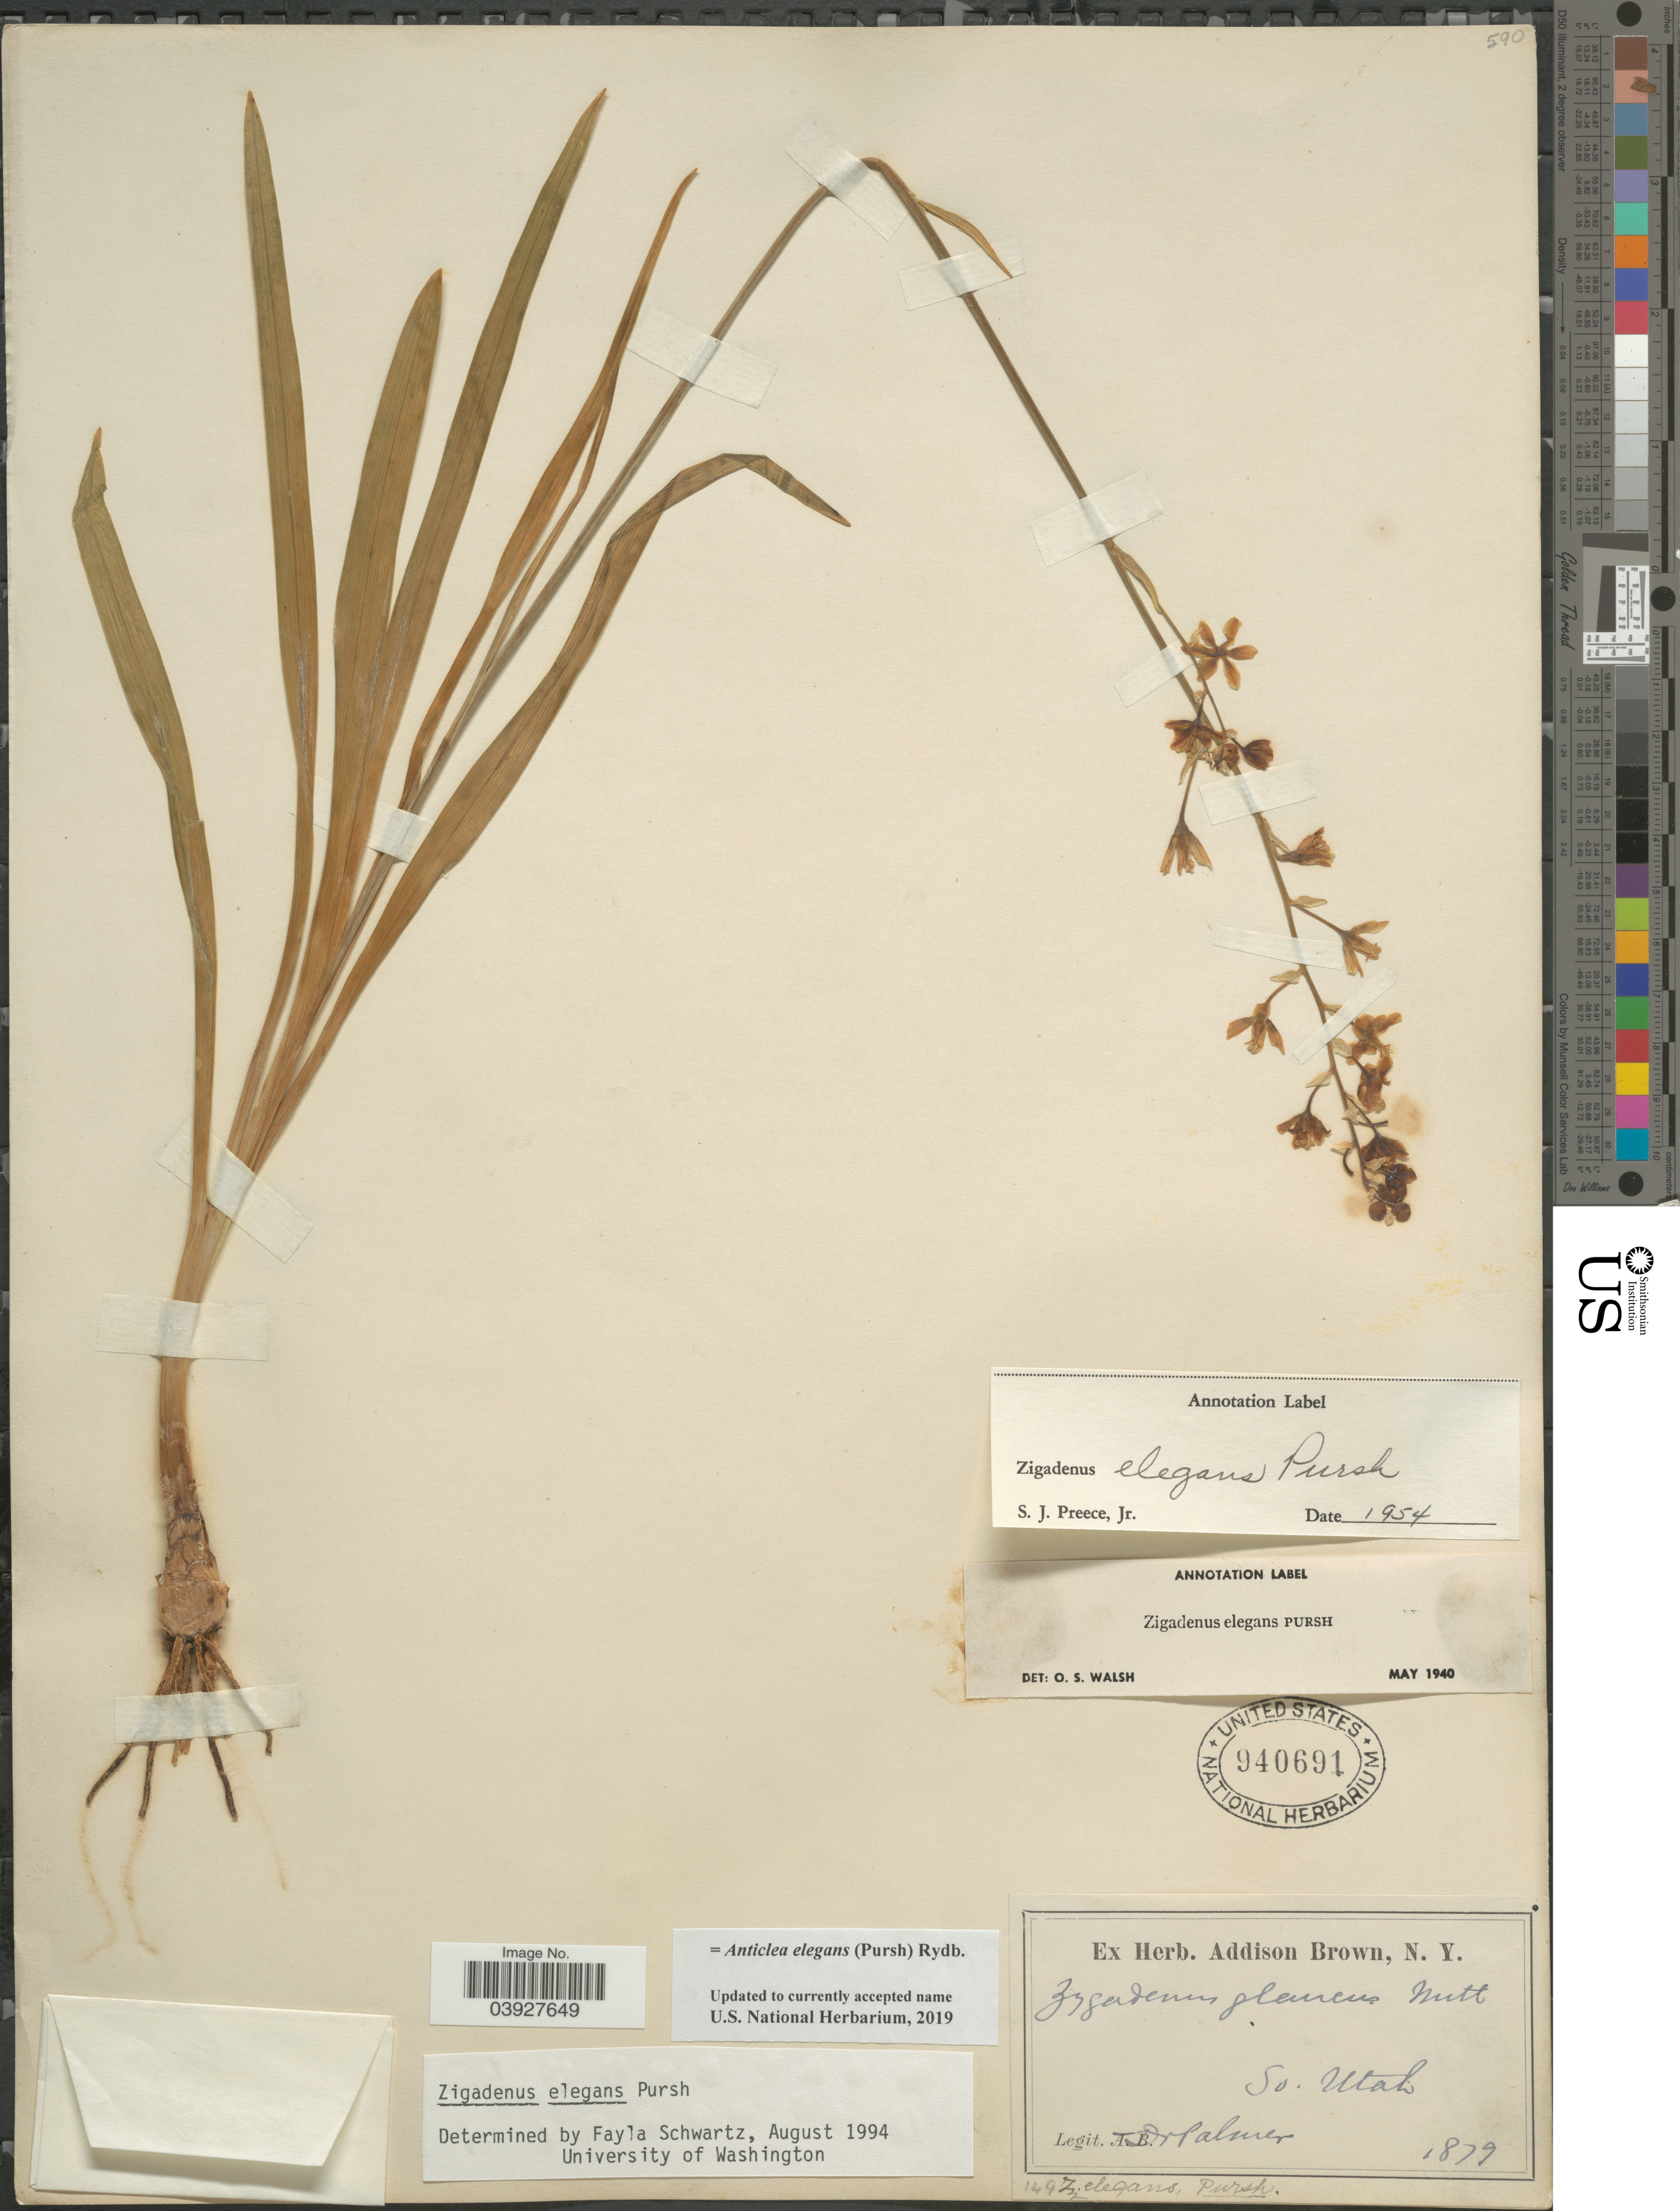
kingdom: Plantae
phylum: Tracheophyta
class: Liliopsida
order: Liliales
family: Melanthiaceae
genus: Anticlea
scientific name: Anticlea elegans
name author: (Pursh) Rydb.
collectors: Palmer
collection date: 1879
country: United States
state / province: Utah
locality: So. Utah.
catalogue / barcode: US 940691